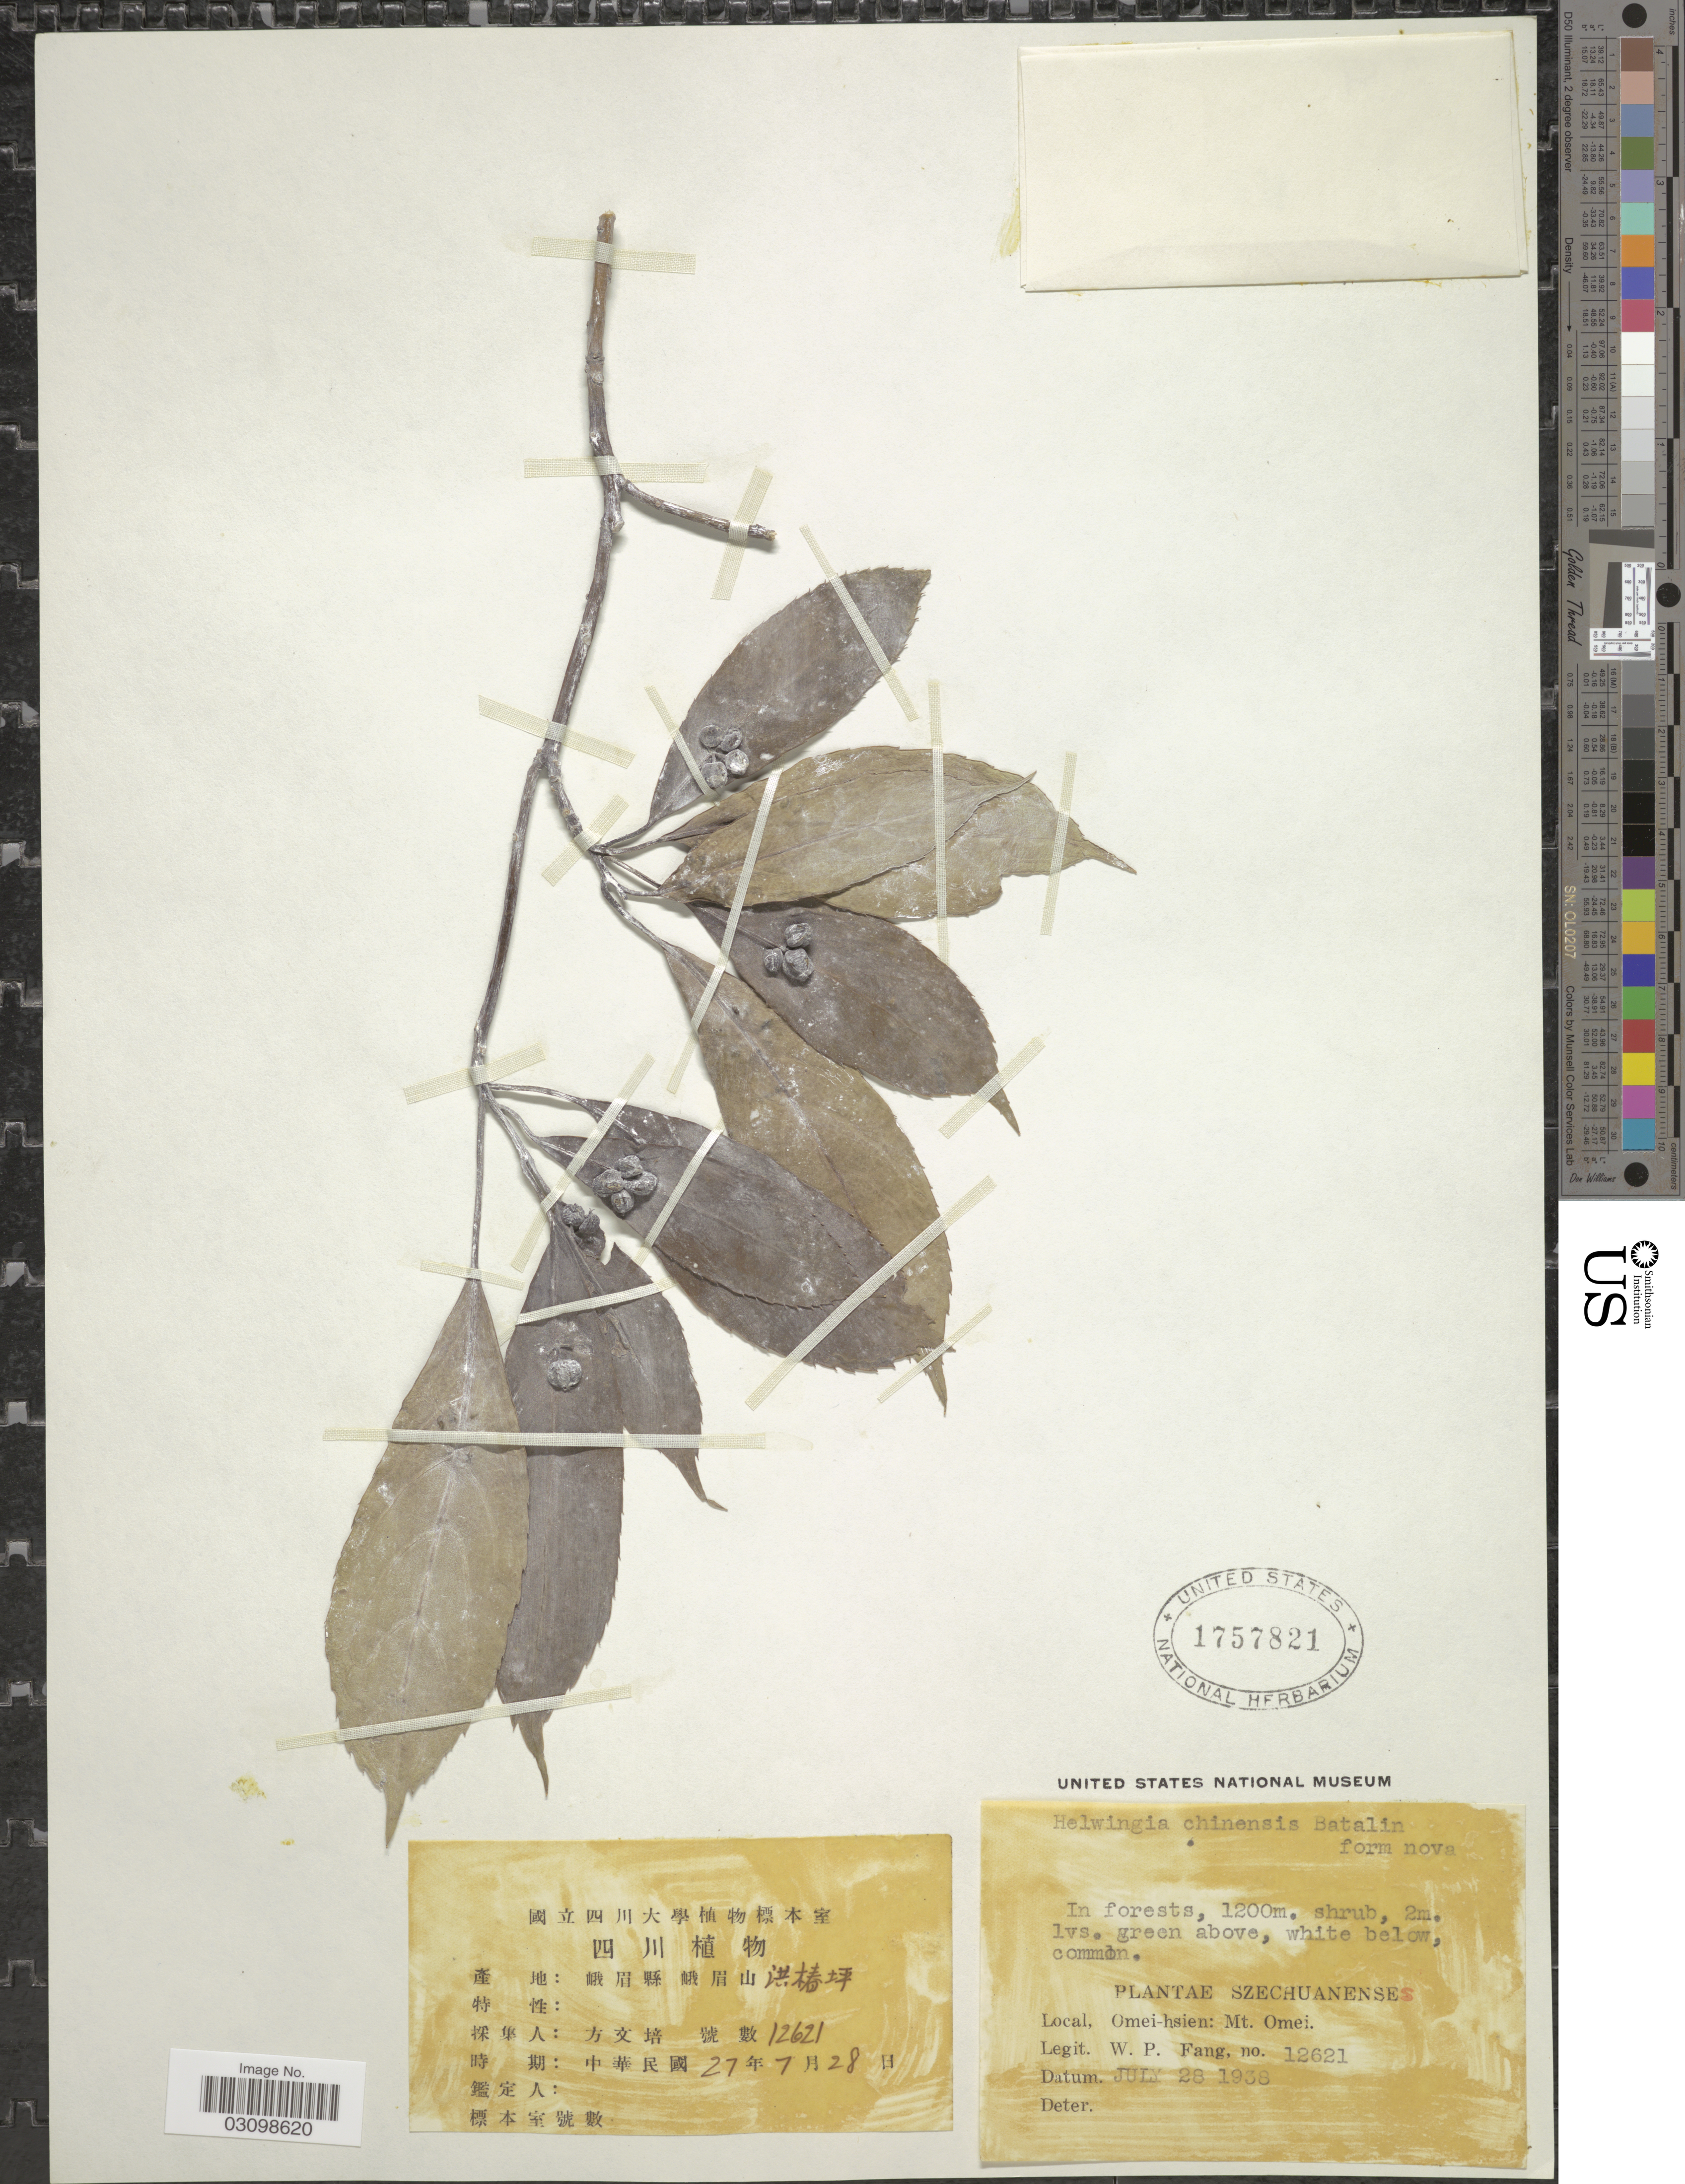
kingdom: Plantae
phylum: Tracheophyta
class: Magnoliopsida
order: Aquifoliales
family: Helwingiaceae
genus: Helwingia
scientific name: Helwingia chinensis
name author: Batalin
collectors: W. P. Fang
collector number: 12621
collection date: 1938-07-28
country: China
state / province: Sichuan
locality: Omei-hsien: Mt. Omei.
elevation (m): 1200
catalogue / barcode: US 1757821